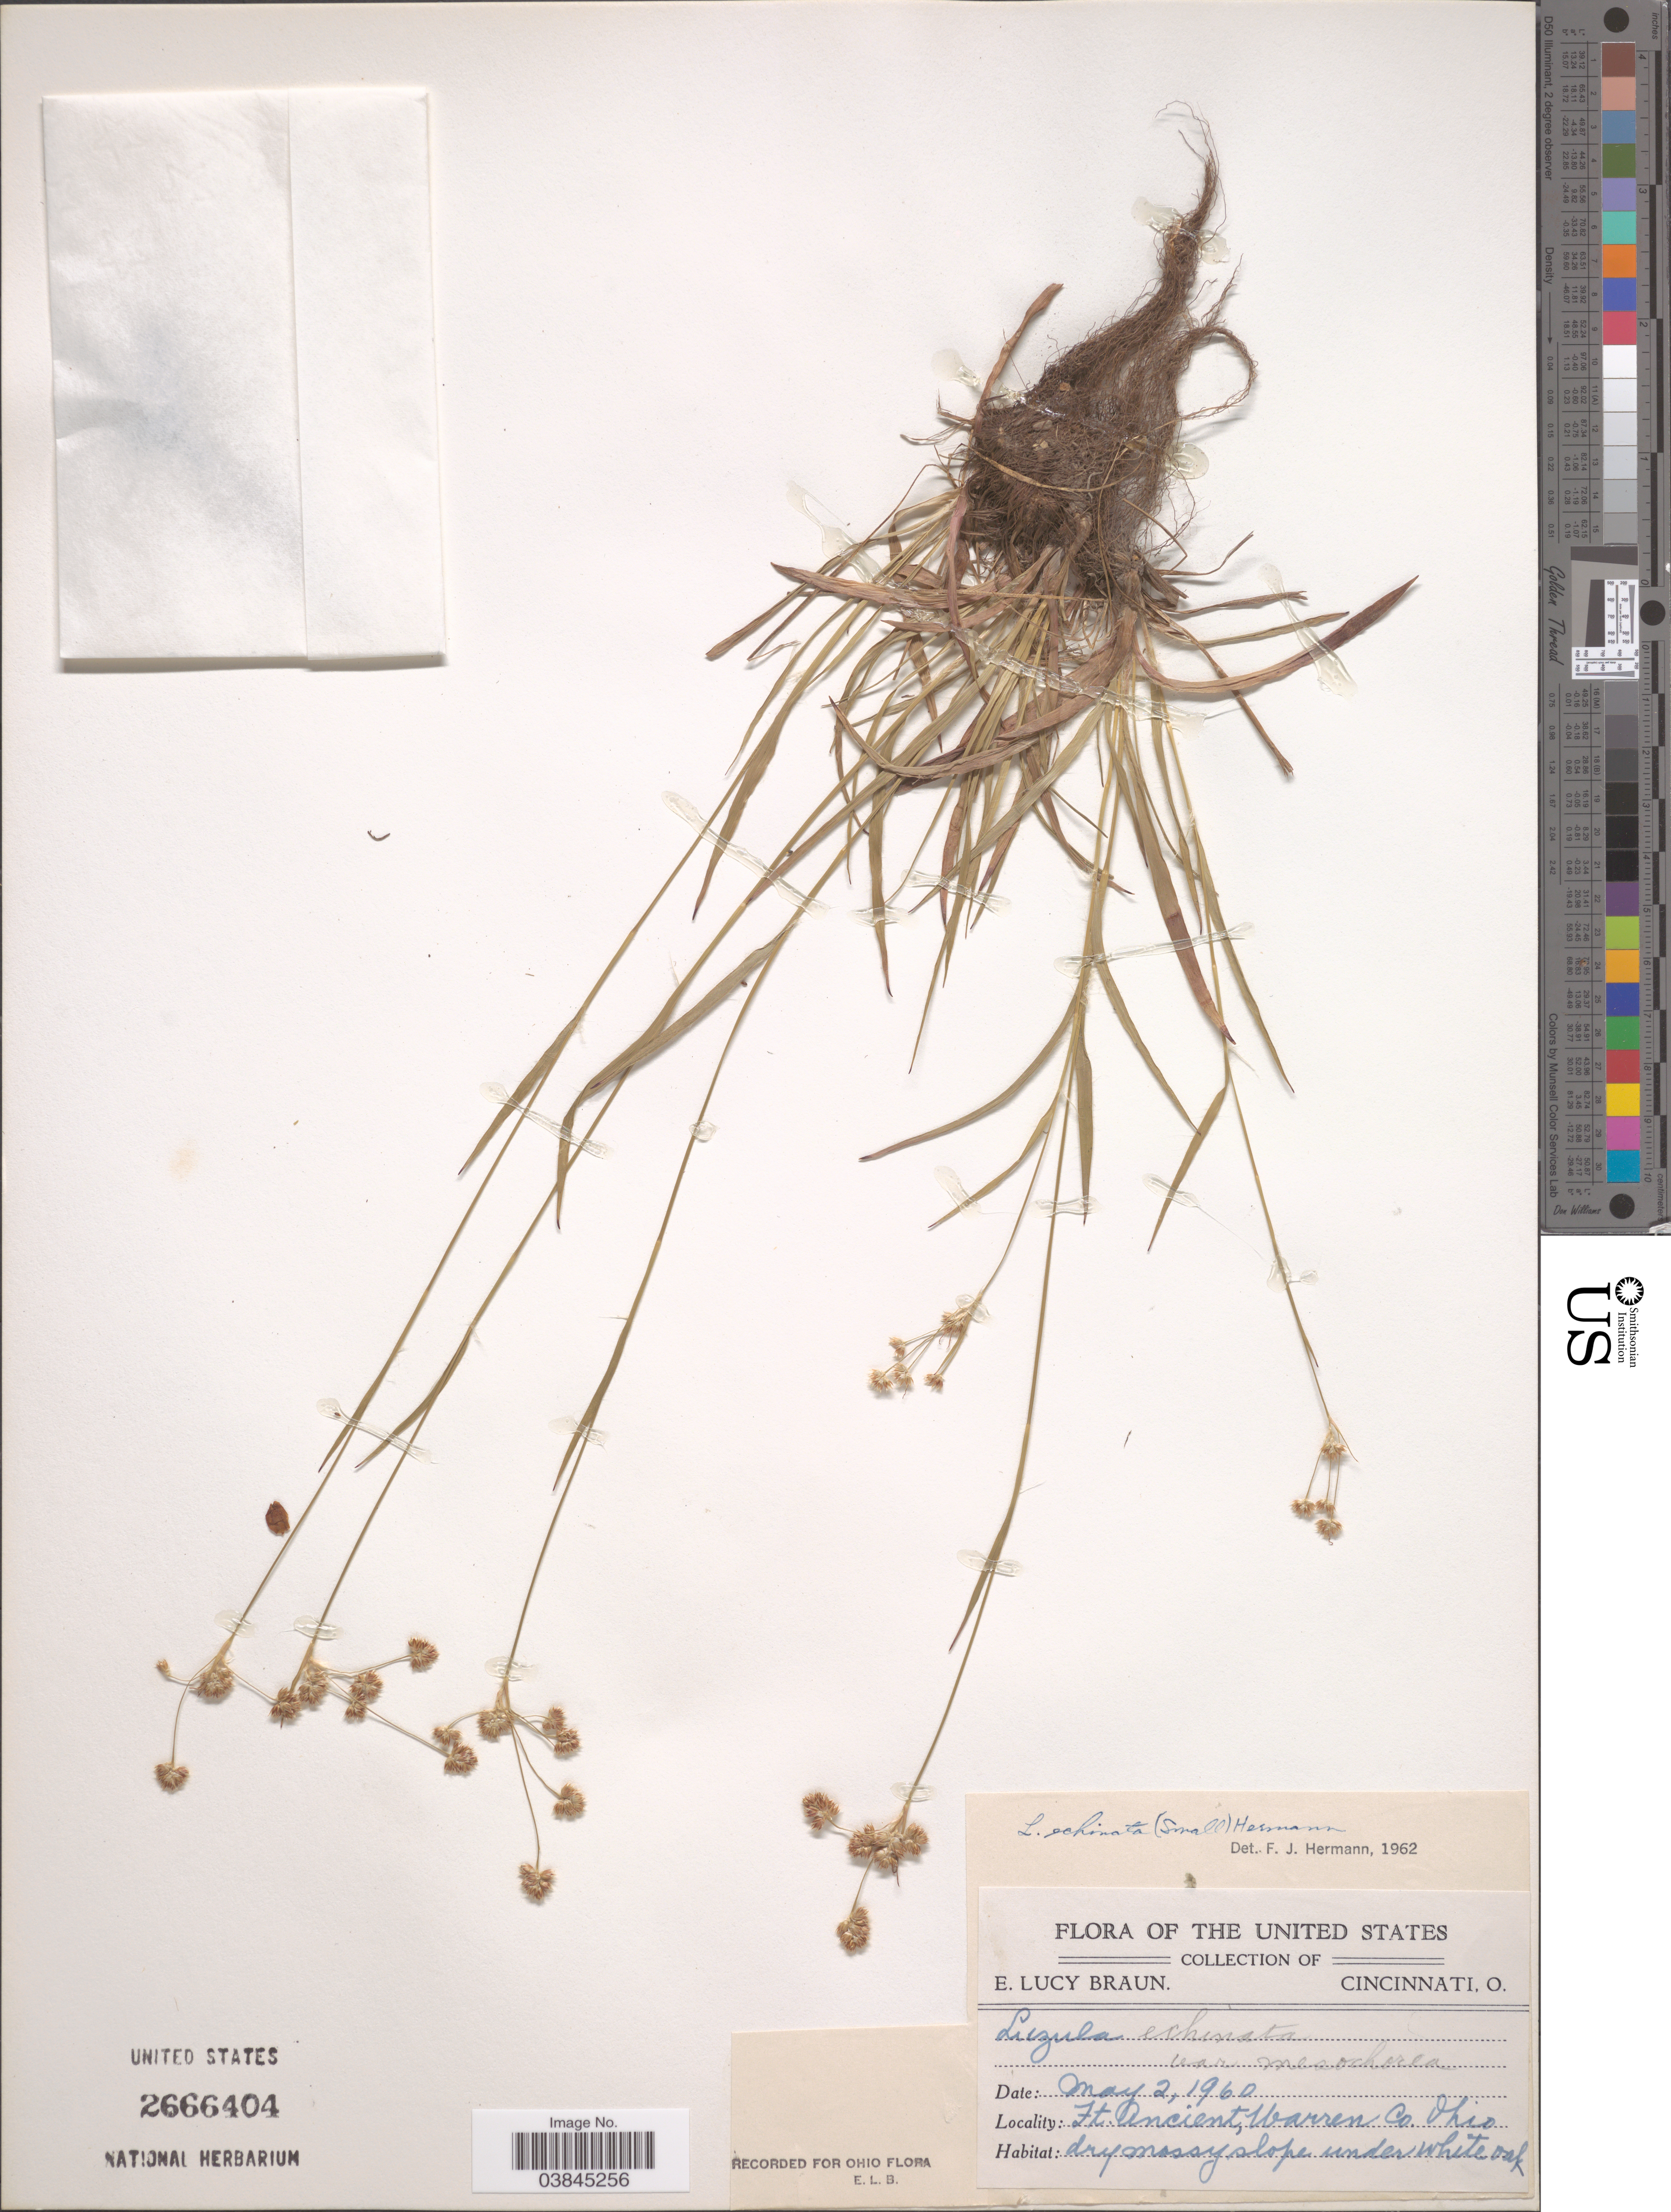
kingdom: Plantae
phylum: Tracheophyta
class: Liliopsida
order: Poales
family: Juncaceae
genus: Luzula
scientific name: Luzula campestris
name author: (L.) DC.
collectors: E. L. Braun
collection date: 1960-05-02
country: United States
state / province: Ohio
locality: Ft. Ancient, Warren Co.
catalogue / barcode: US 2666404